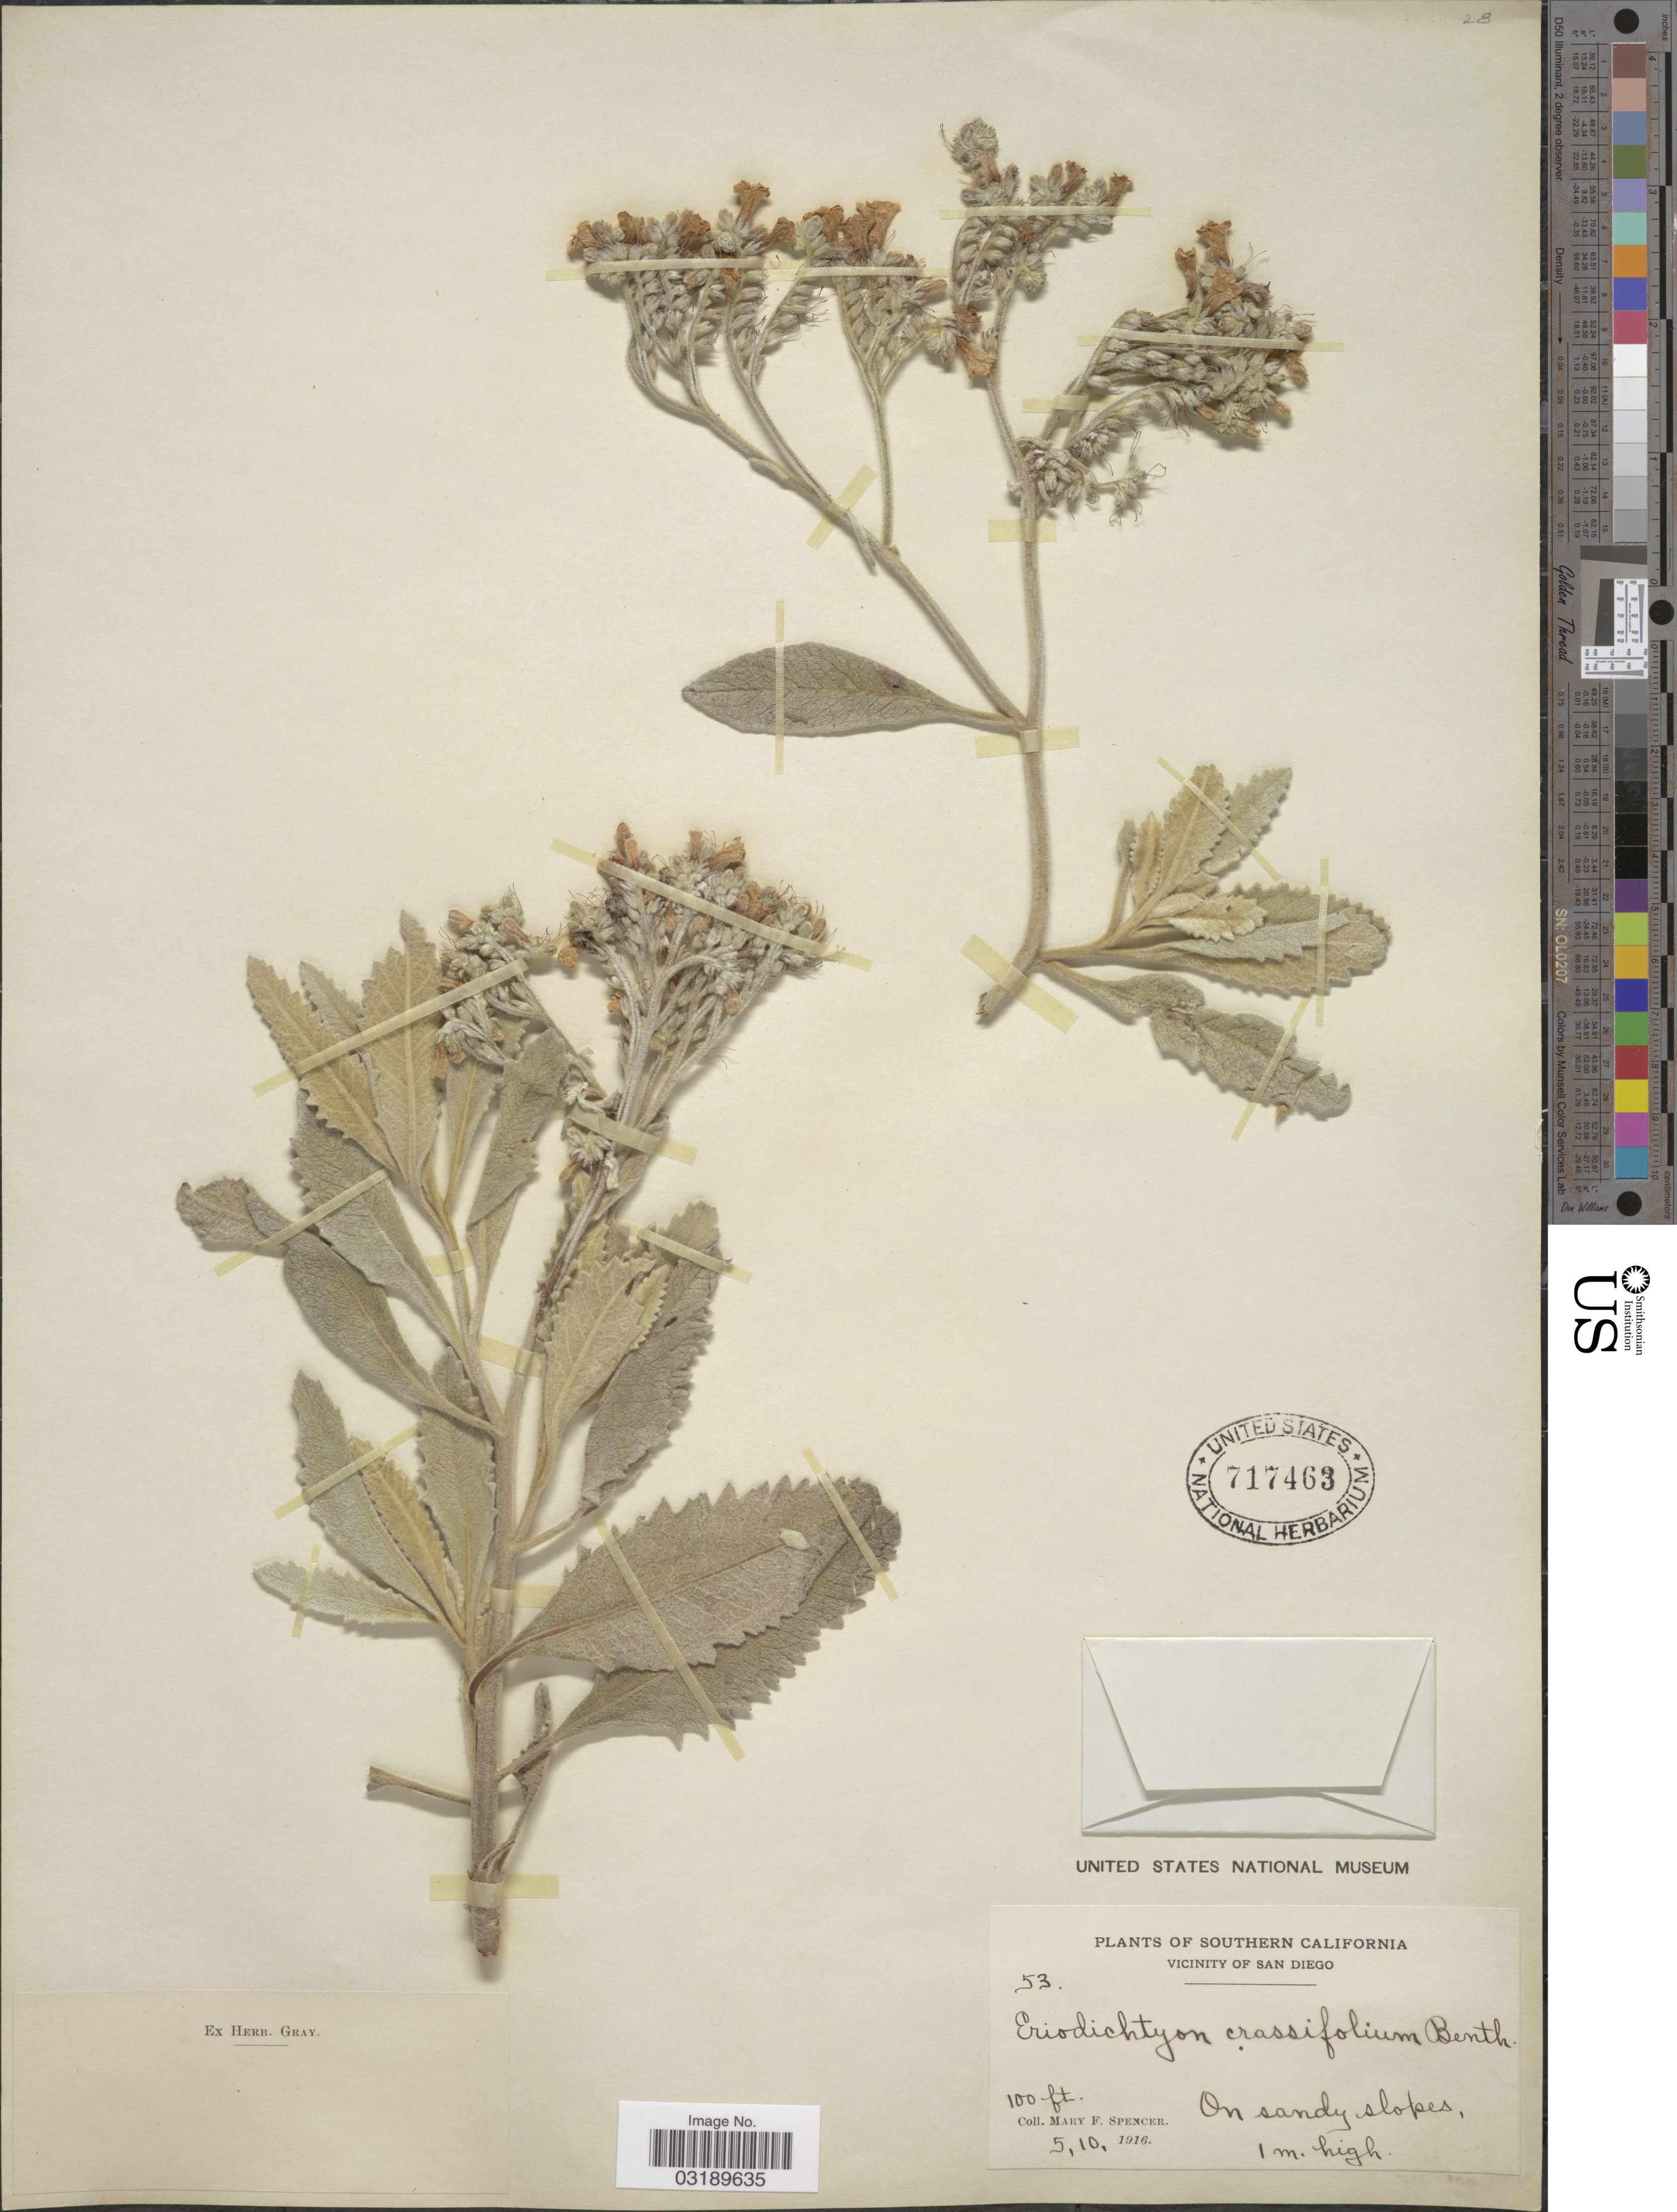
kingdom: Plantae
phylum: Tracheophyta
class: Magnoliopsida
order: Boraginales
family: Namaceae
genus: Eriodictyon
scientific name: Eriodictyon crassifolium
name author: Benth.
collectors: M. Spencer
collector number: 53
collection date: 1916-05-10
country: United States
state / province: California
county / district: San Diego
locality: Southern California. Vicinity of San Diego.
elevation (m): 30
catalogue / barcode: US 717463